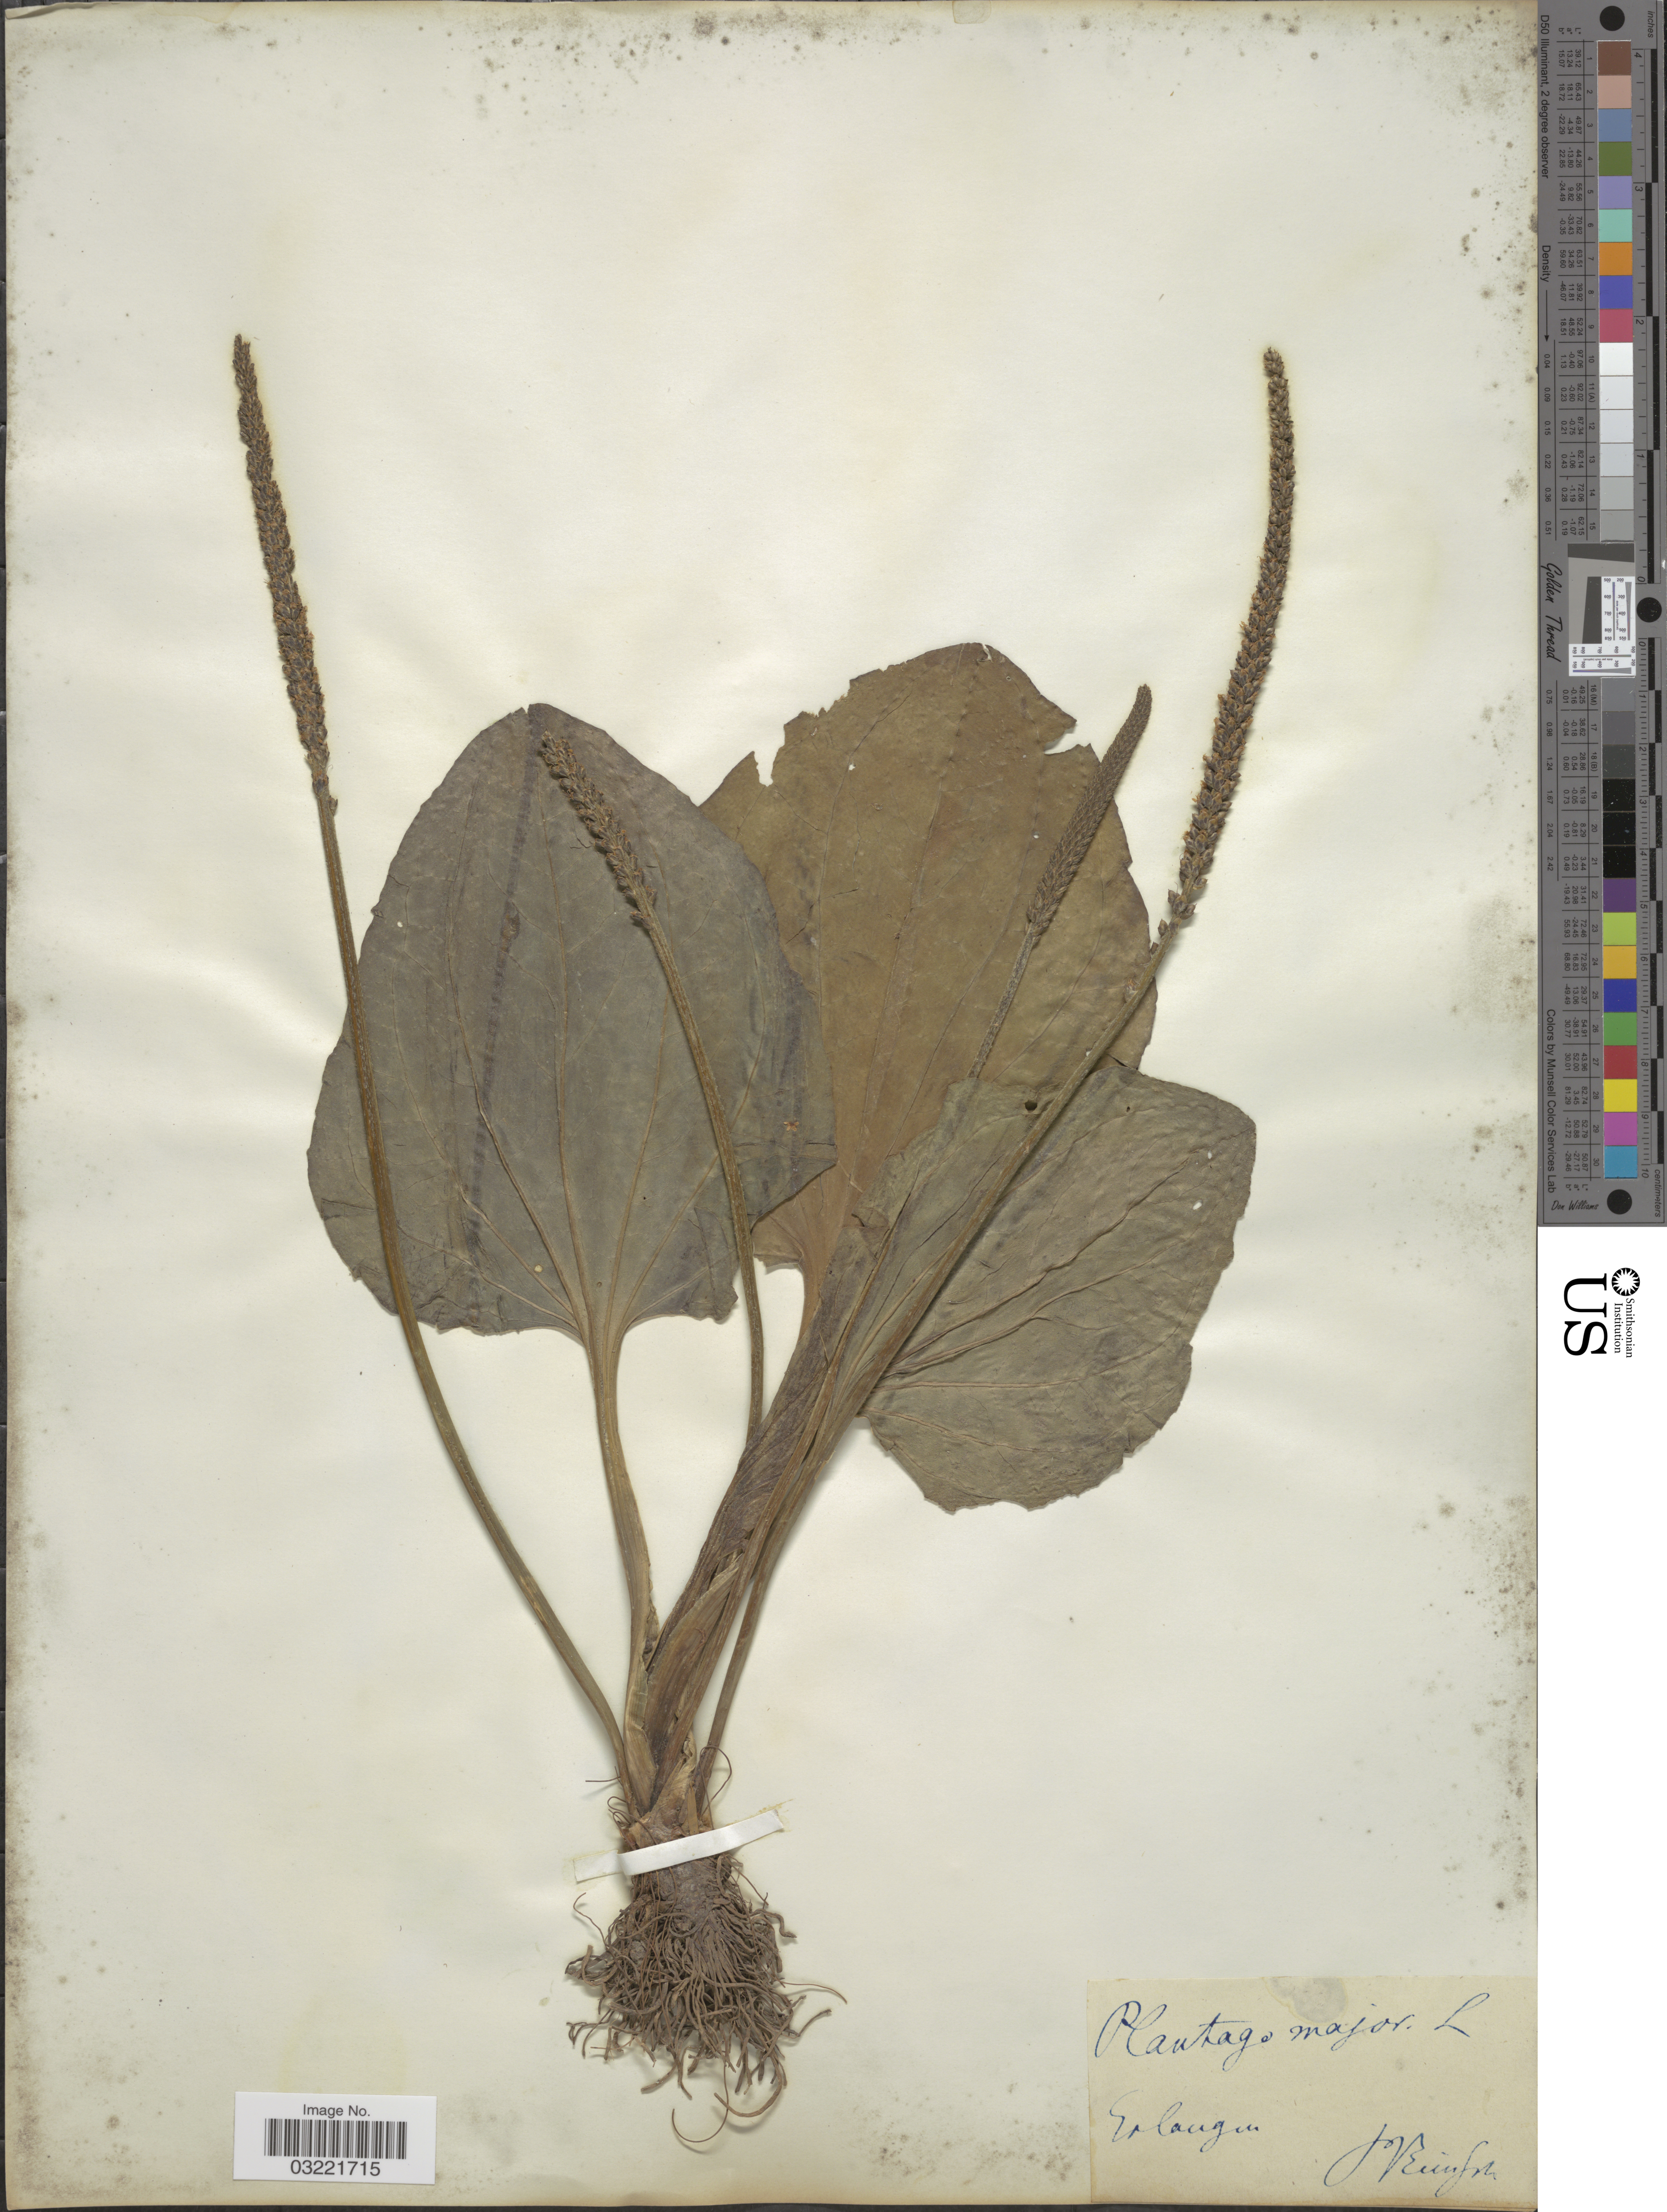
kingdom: Plantae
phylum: Tracheophyta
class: Magnoliopsida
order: Lamiales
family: Plantaginaceae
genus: Plantago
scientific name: Plantago major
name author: L.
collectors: M. Reinsch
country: Germany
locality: Erlangen.